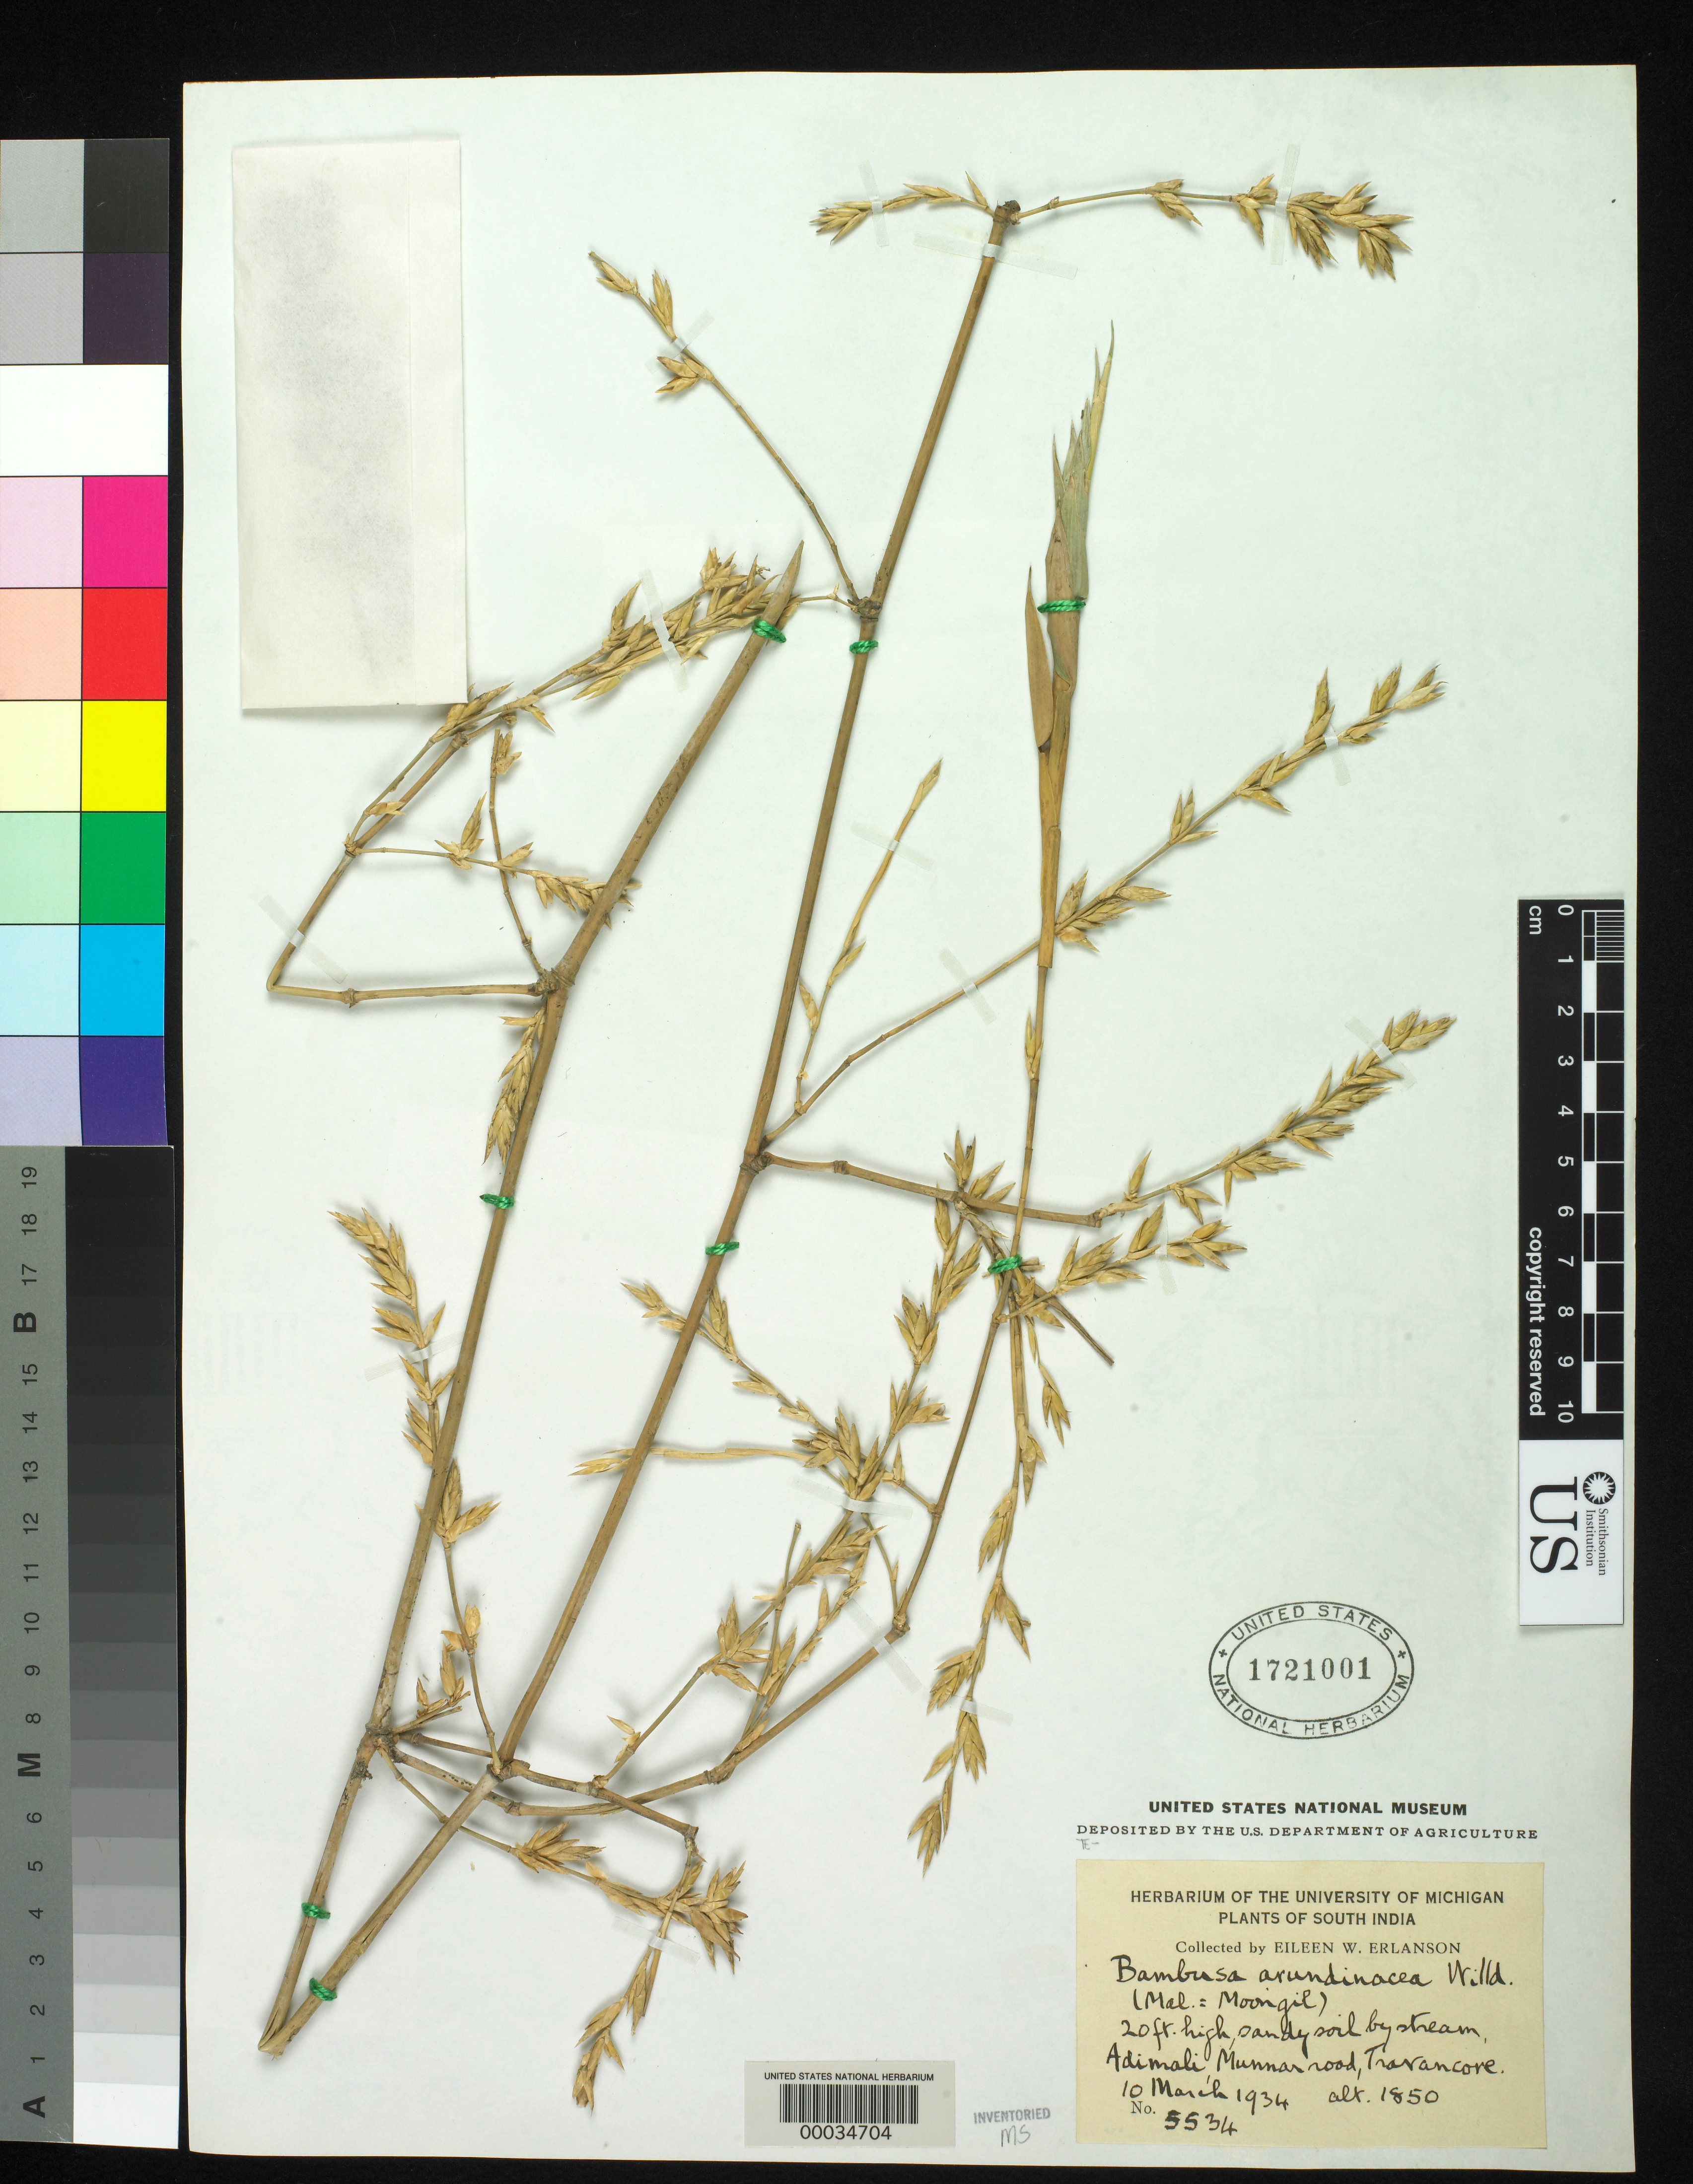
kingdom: Plantae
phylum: Tracheophyta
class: Liliopsida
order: Poales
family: Poaceae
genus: Bambusa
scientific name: Bambusa bambos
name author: (L.) Voss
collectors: E. Erlanson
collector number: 5534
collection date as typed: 10 Mar 1934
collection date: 1934-03-10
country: India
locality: Adimali, munnar road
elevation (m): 1850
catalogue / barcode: US 1721001